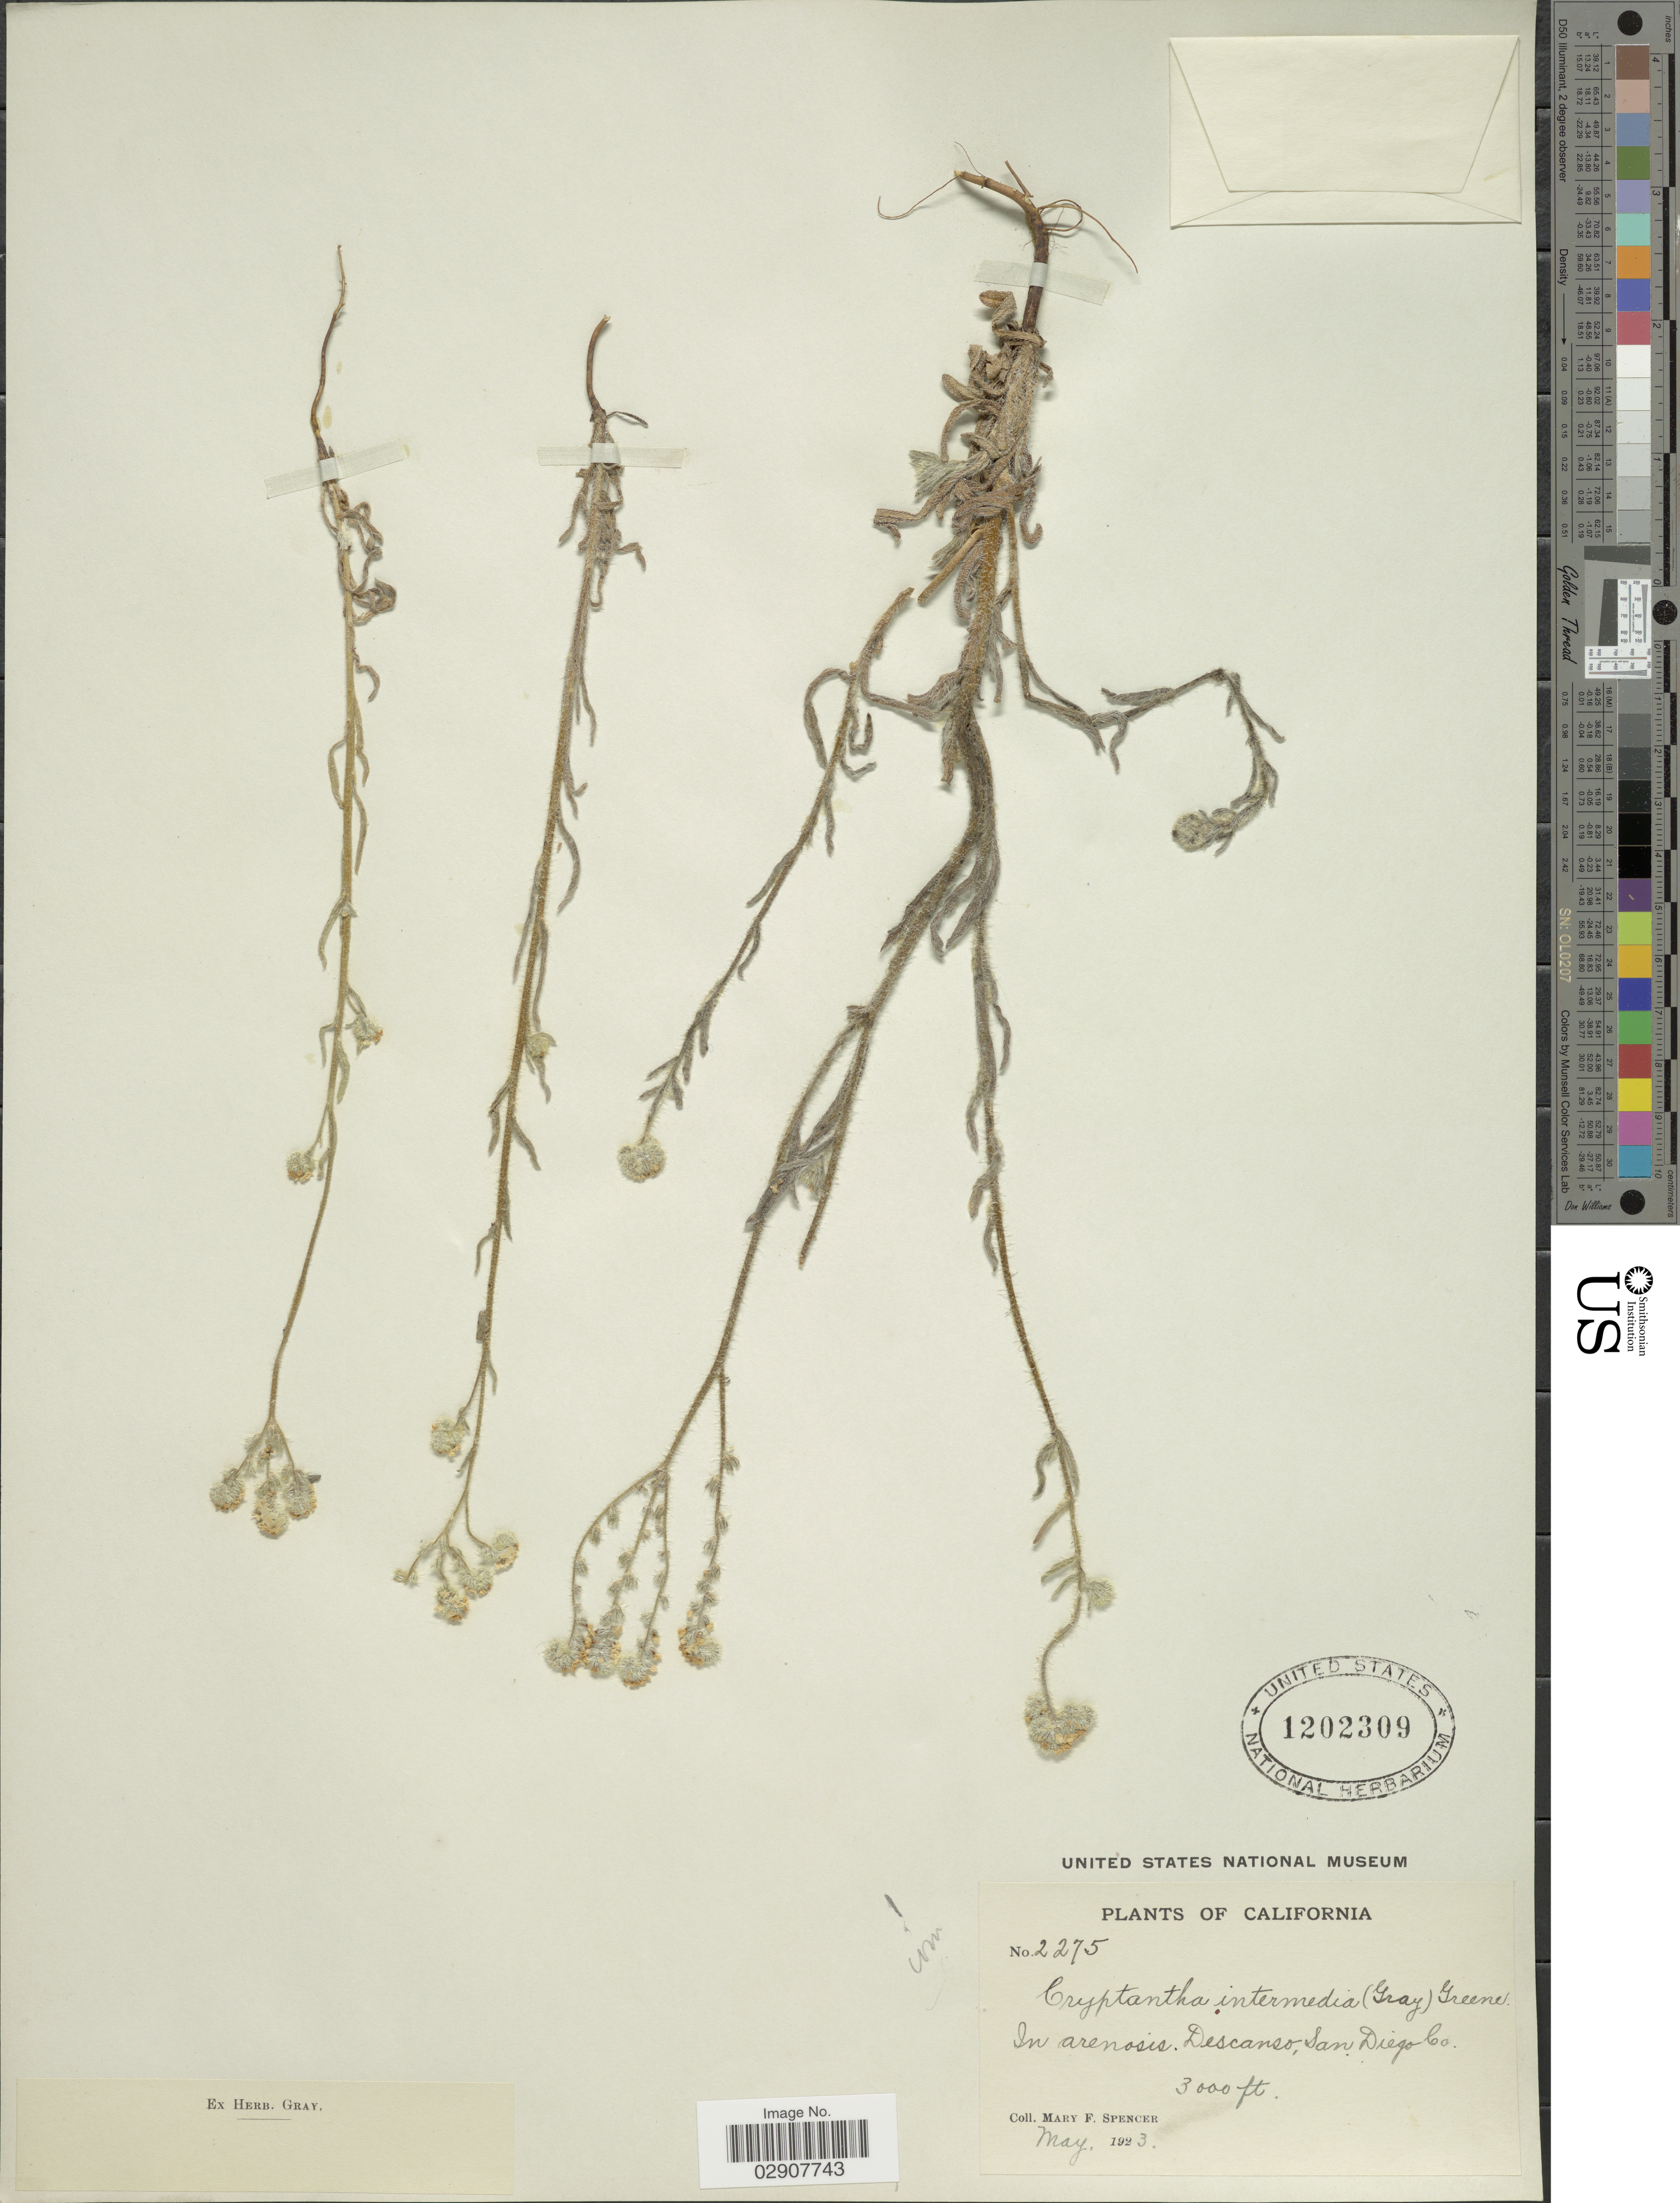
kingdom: Plantae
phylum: Tracheophyta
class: Magnoliopsida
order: Boraginales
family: Boraginaceae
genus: Cryptantha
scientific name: Cryptantha intermedia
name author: (A. Gray) Greene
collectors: M. Spencer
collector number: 2275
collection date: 1923-05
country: United States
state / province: California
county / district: San Diego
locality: In arenosis Descanso San Diego Co.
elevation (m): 914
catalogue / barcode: US 1202309